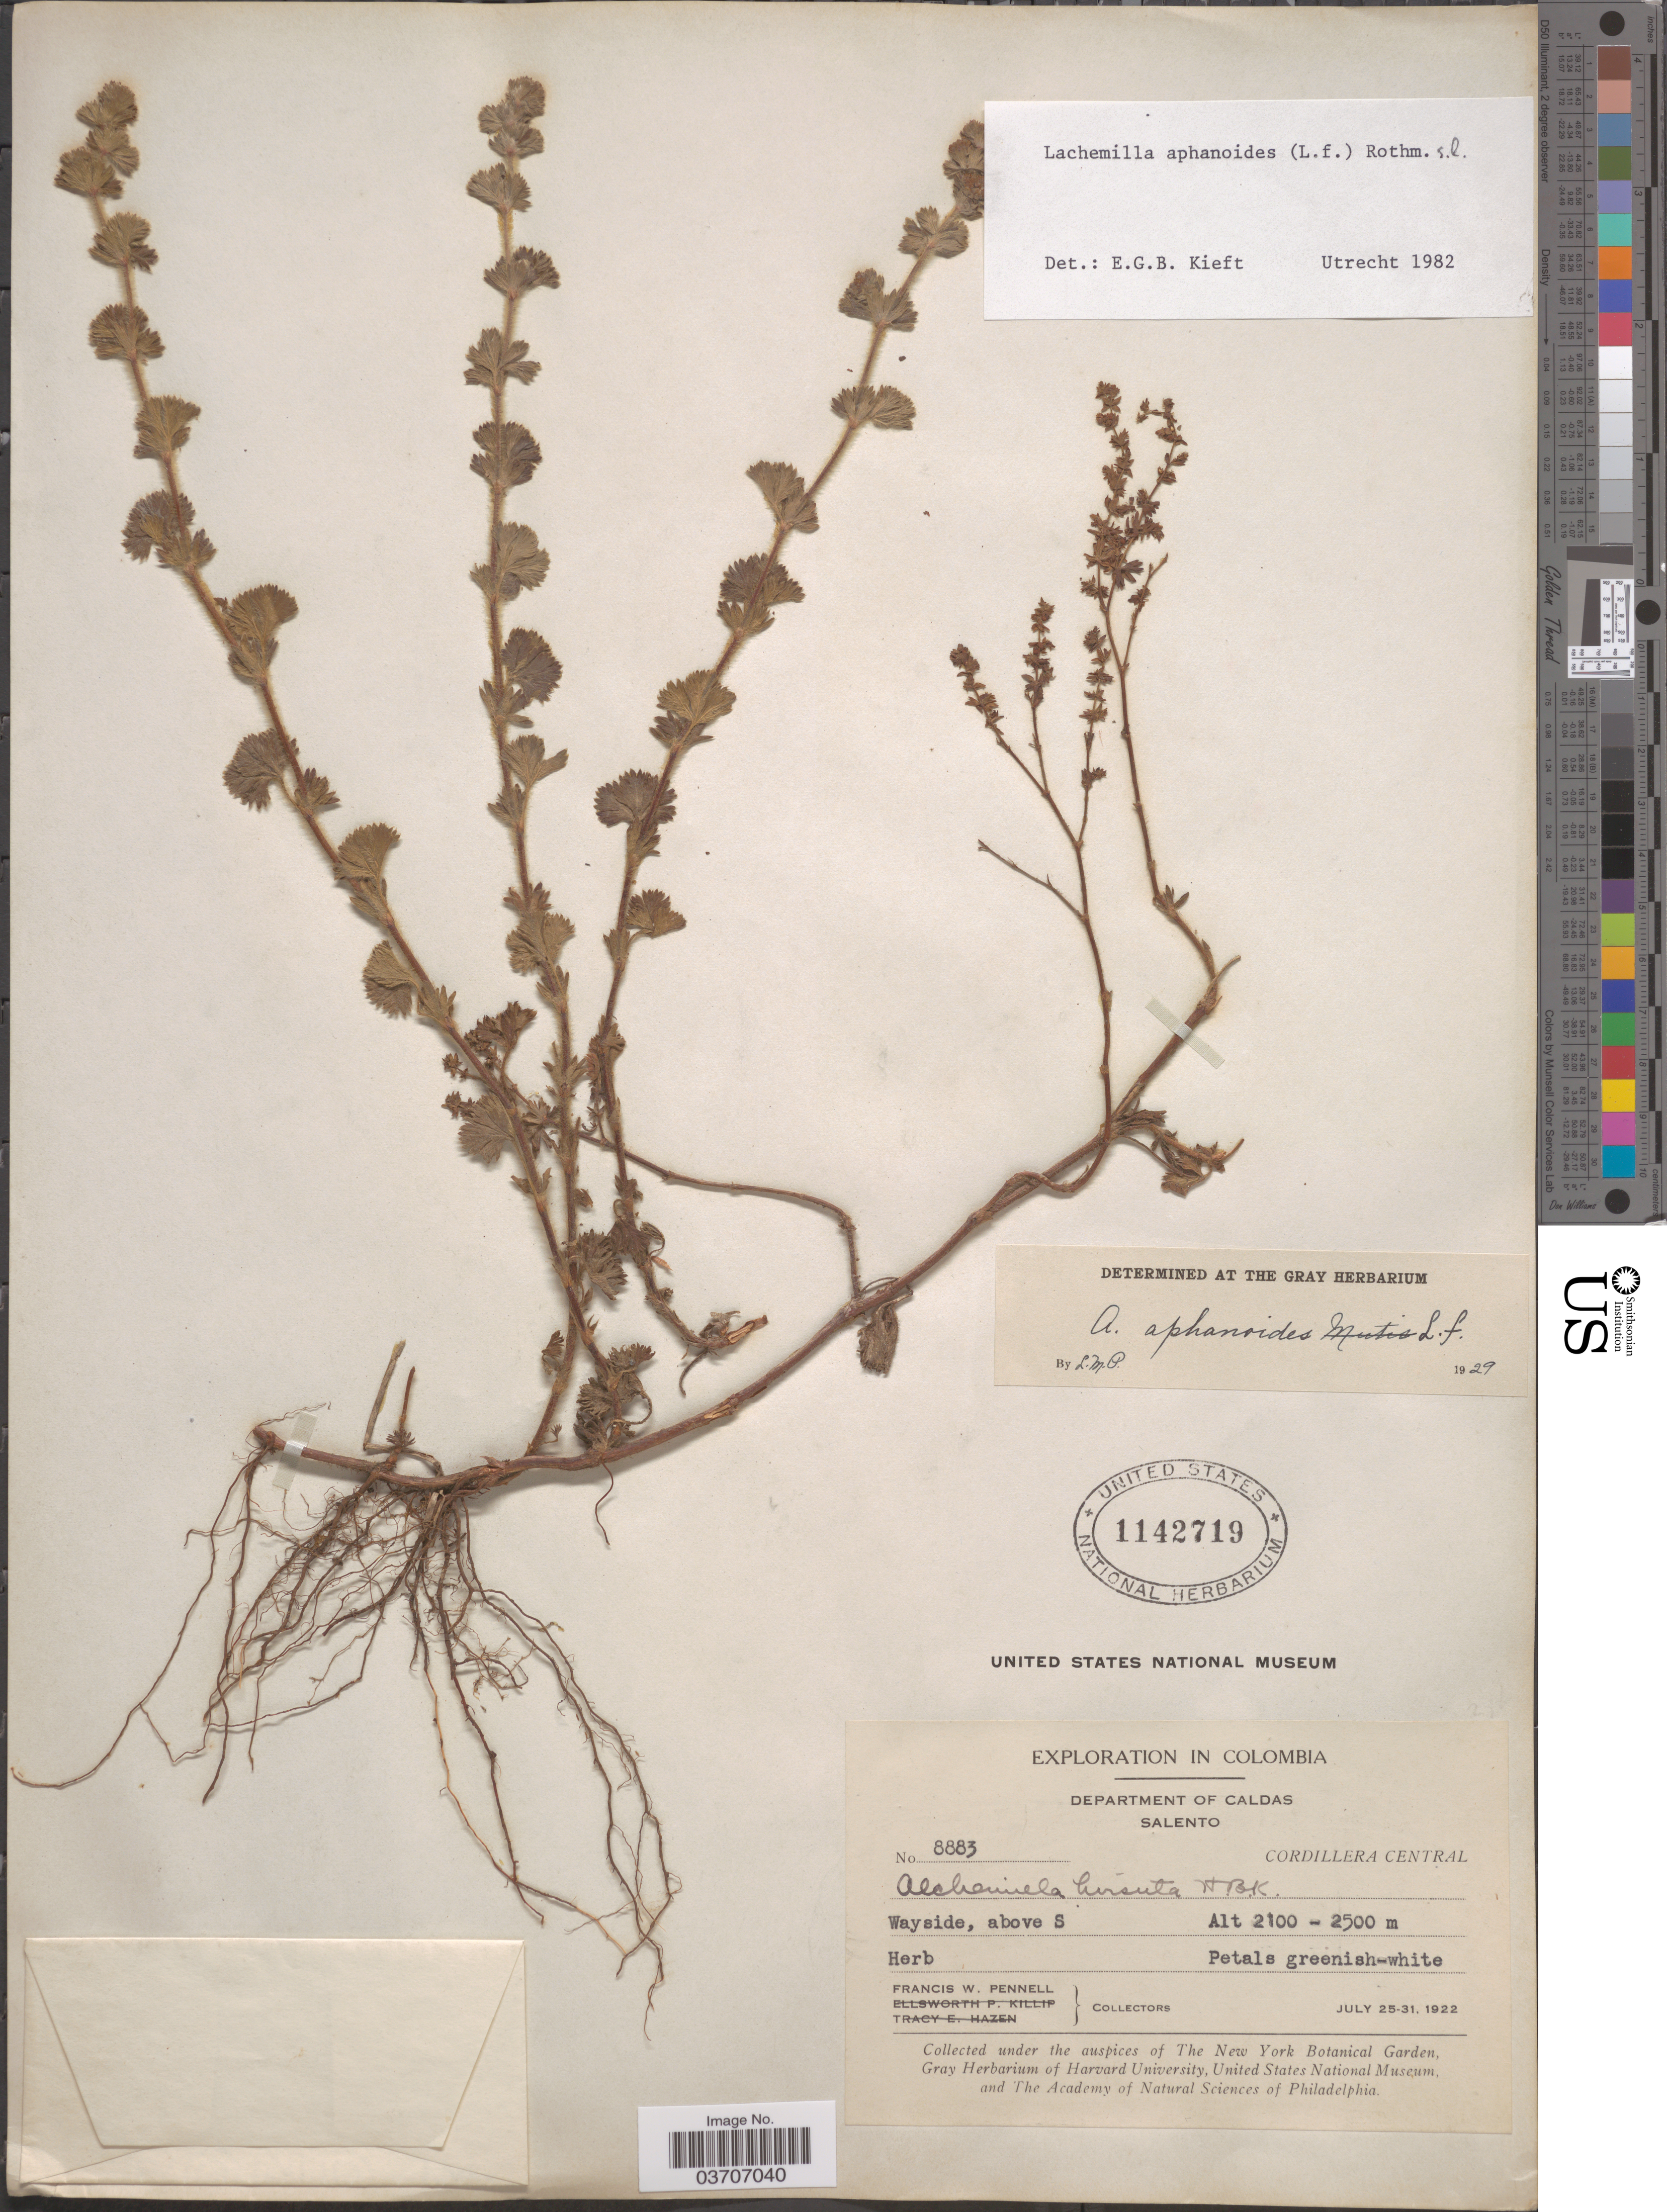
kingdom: Plantae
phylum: Tracheophyta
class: Magnoliopsida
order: Rosales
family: Rosaceae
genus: Lachemilla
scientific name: Lachemilla aphanoides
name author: (Mutis ex L. f.) Rothm.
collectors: F. W. Pennell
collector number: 8883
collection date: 1922-07-25/1922-07-31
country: Colombia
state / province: Caldas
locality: Department of Caldas, Salento. Cordillera Central.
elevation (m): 2100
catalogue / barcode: US 1142719